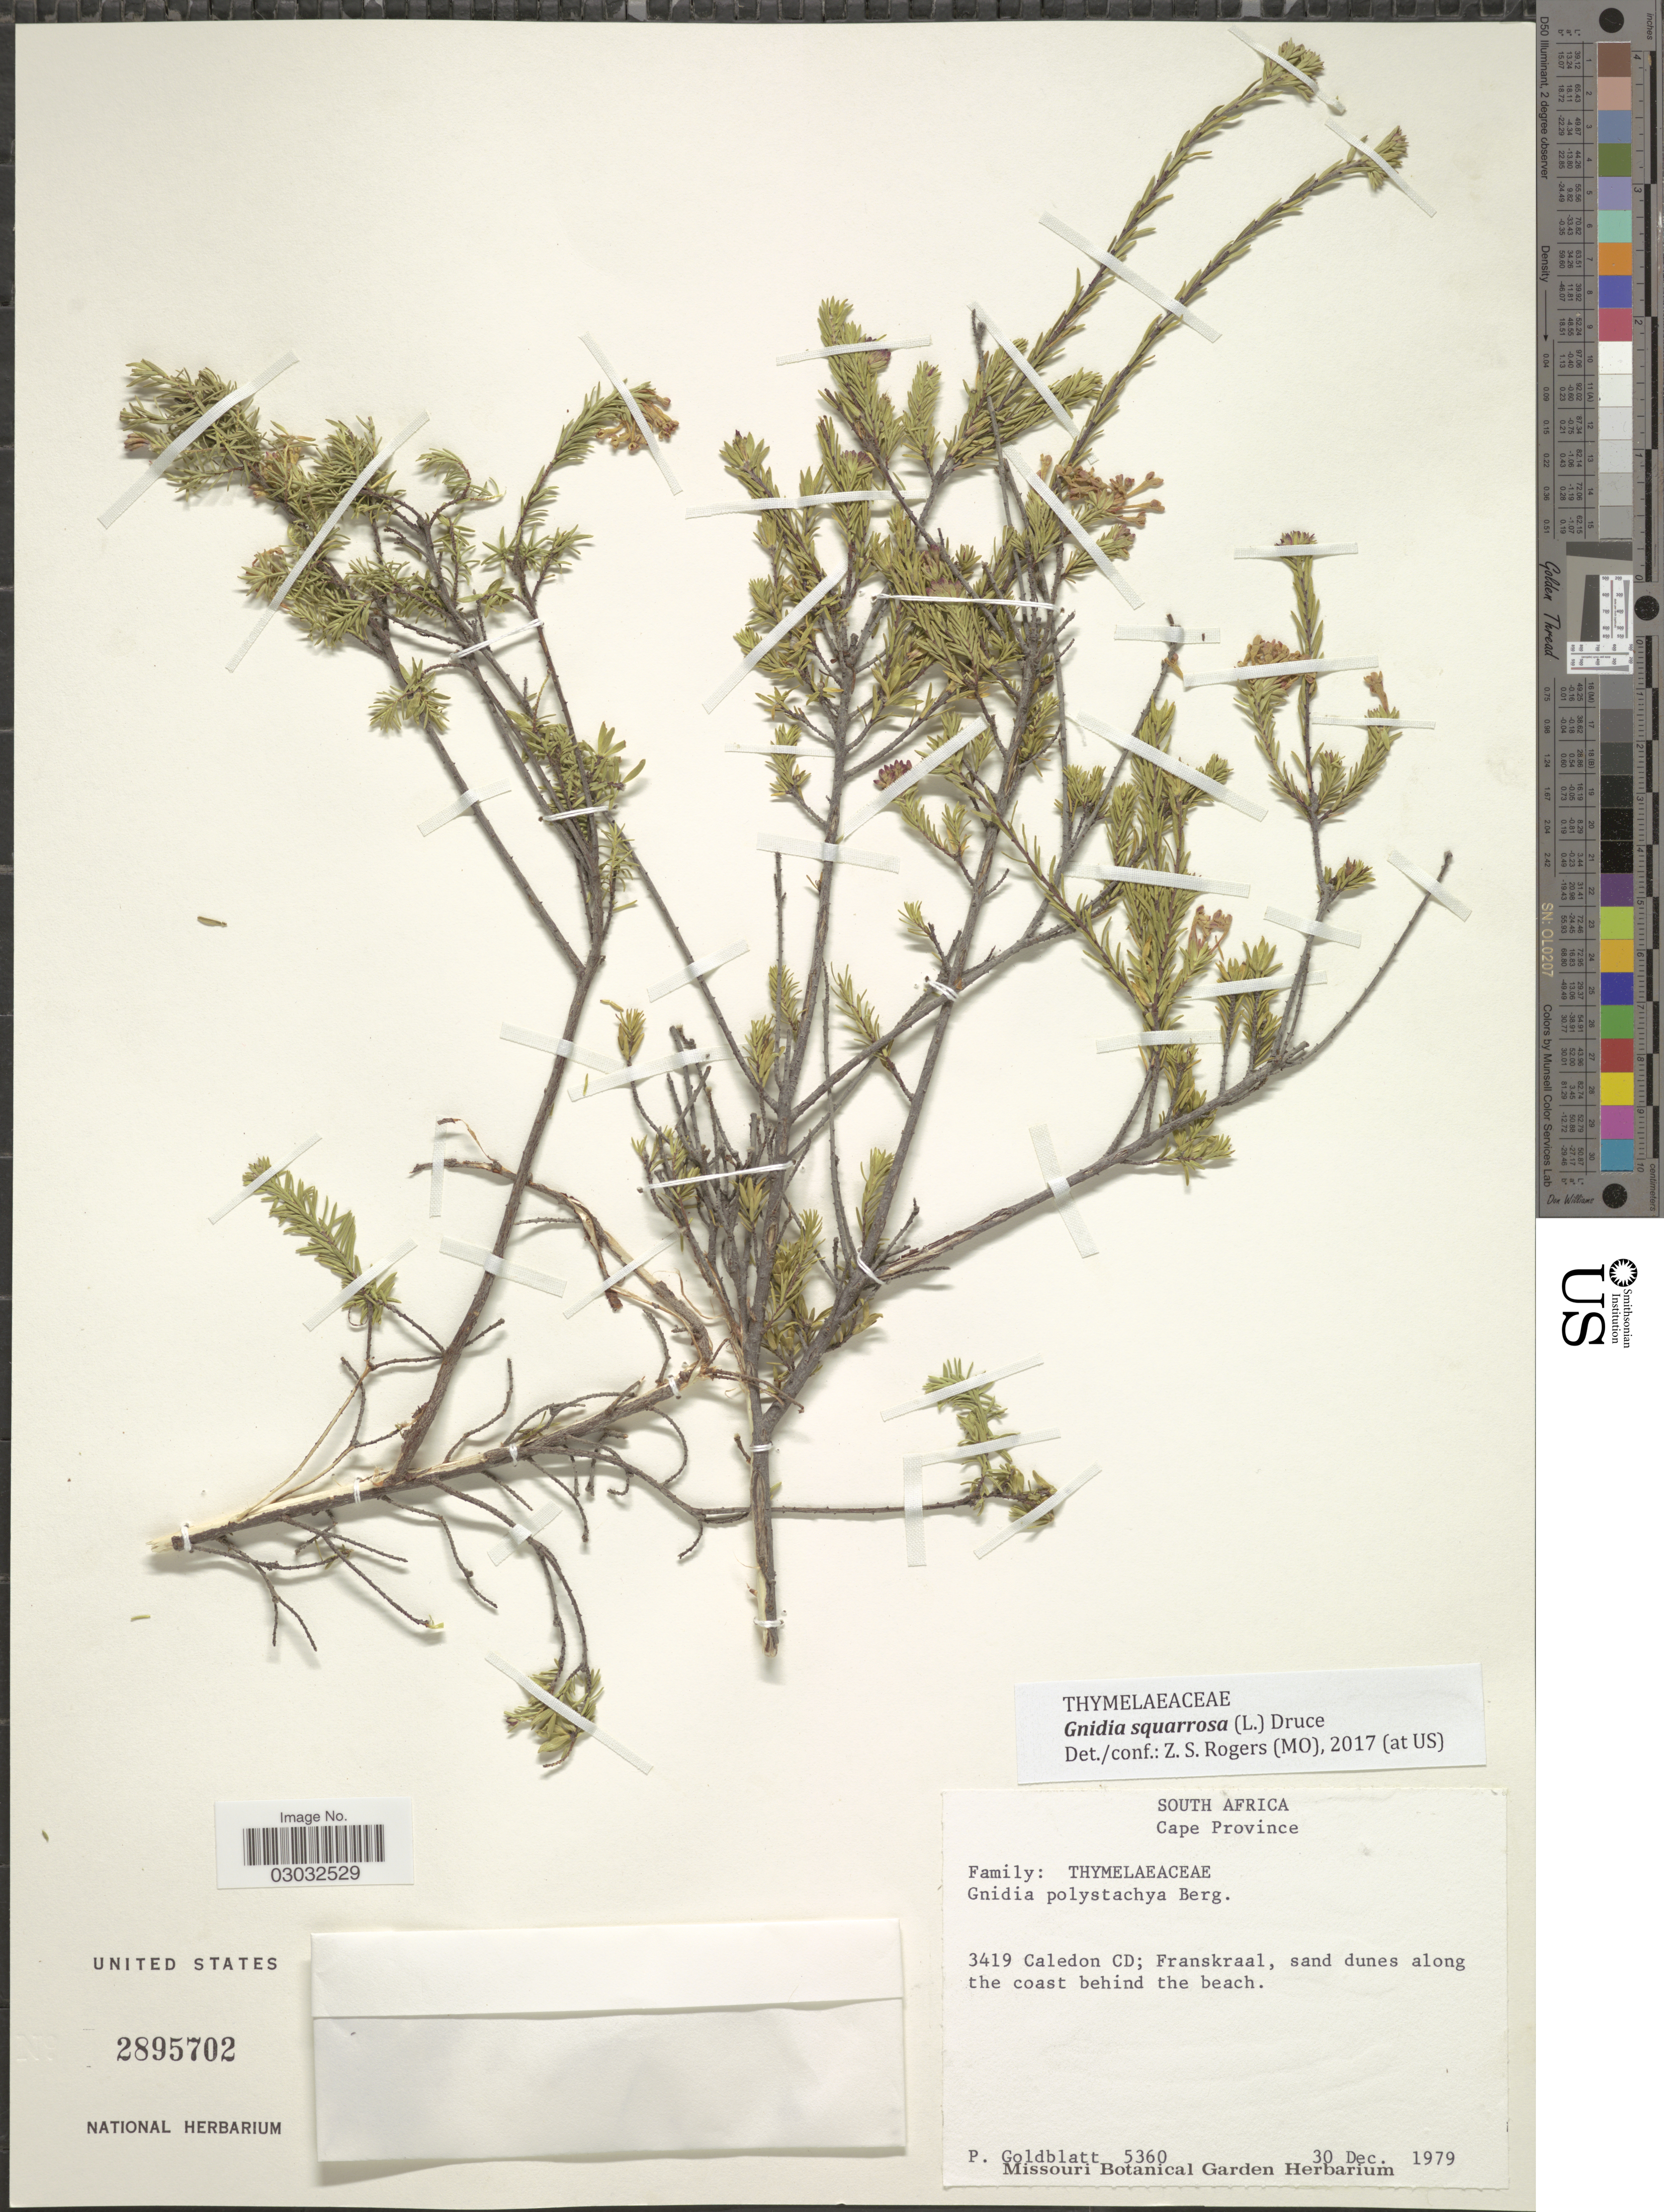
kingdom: Plantae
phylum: Tracheophyta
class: Magnoliopsida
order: Malvales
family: Thymelaeaceae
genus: Gnidia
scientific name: Gnidia squarrosa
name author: (L.) Druce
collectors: P. Goldblatt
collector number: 5360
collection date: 1979-12-30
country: South Africa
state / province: Western Cape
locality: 3419 Caledon CD; Franskraal, sand dunes along the coast behind the beach.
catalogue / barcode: US 2895702